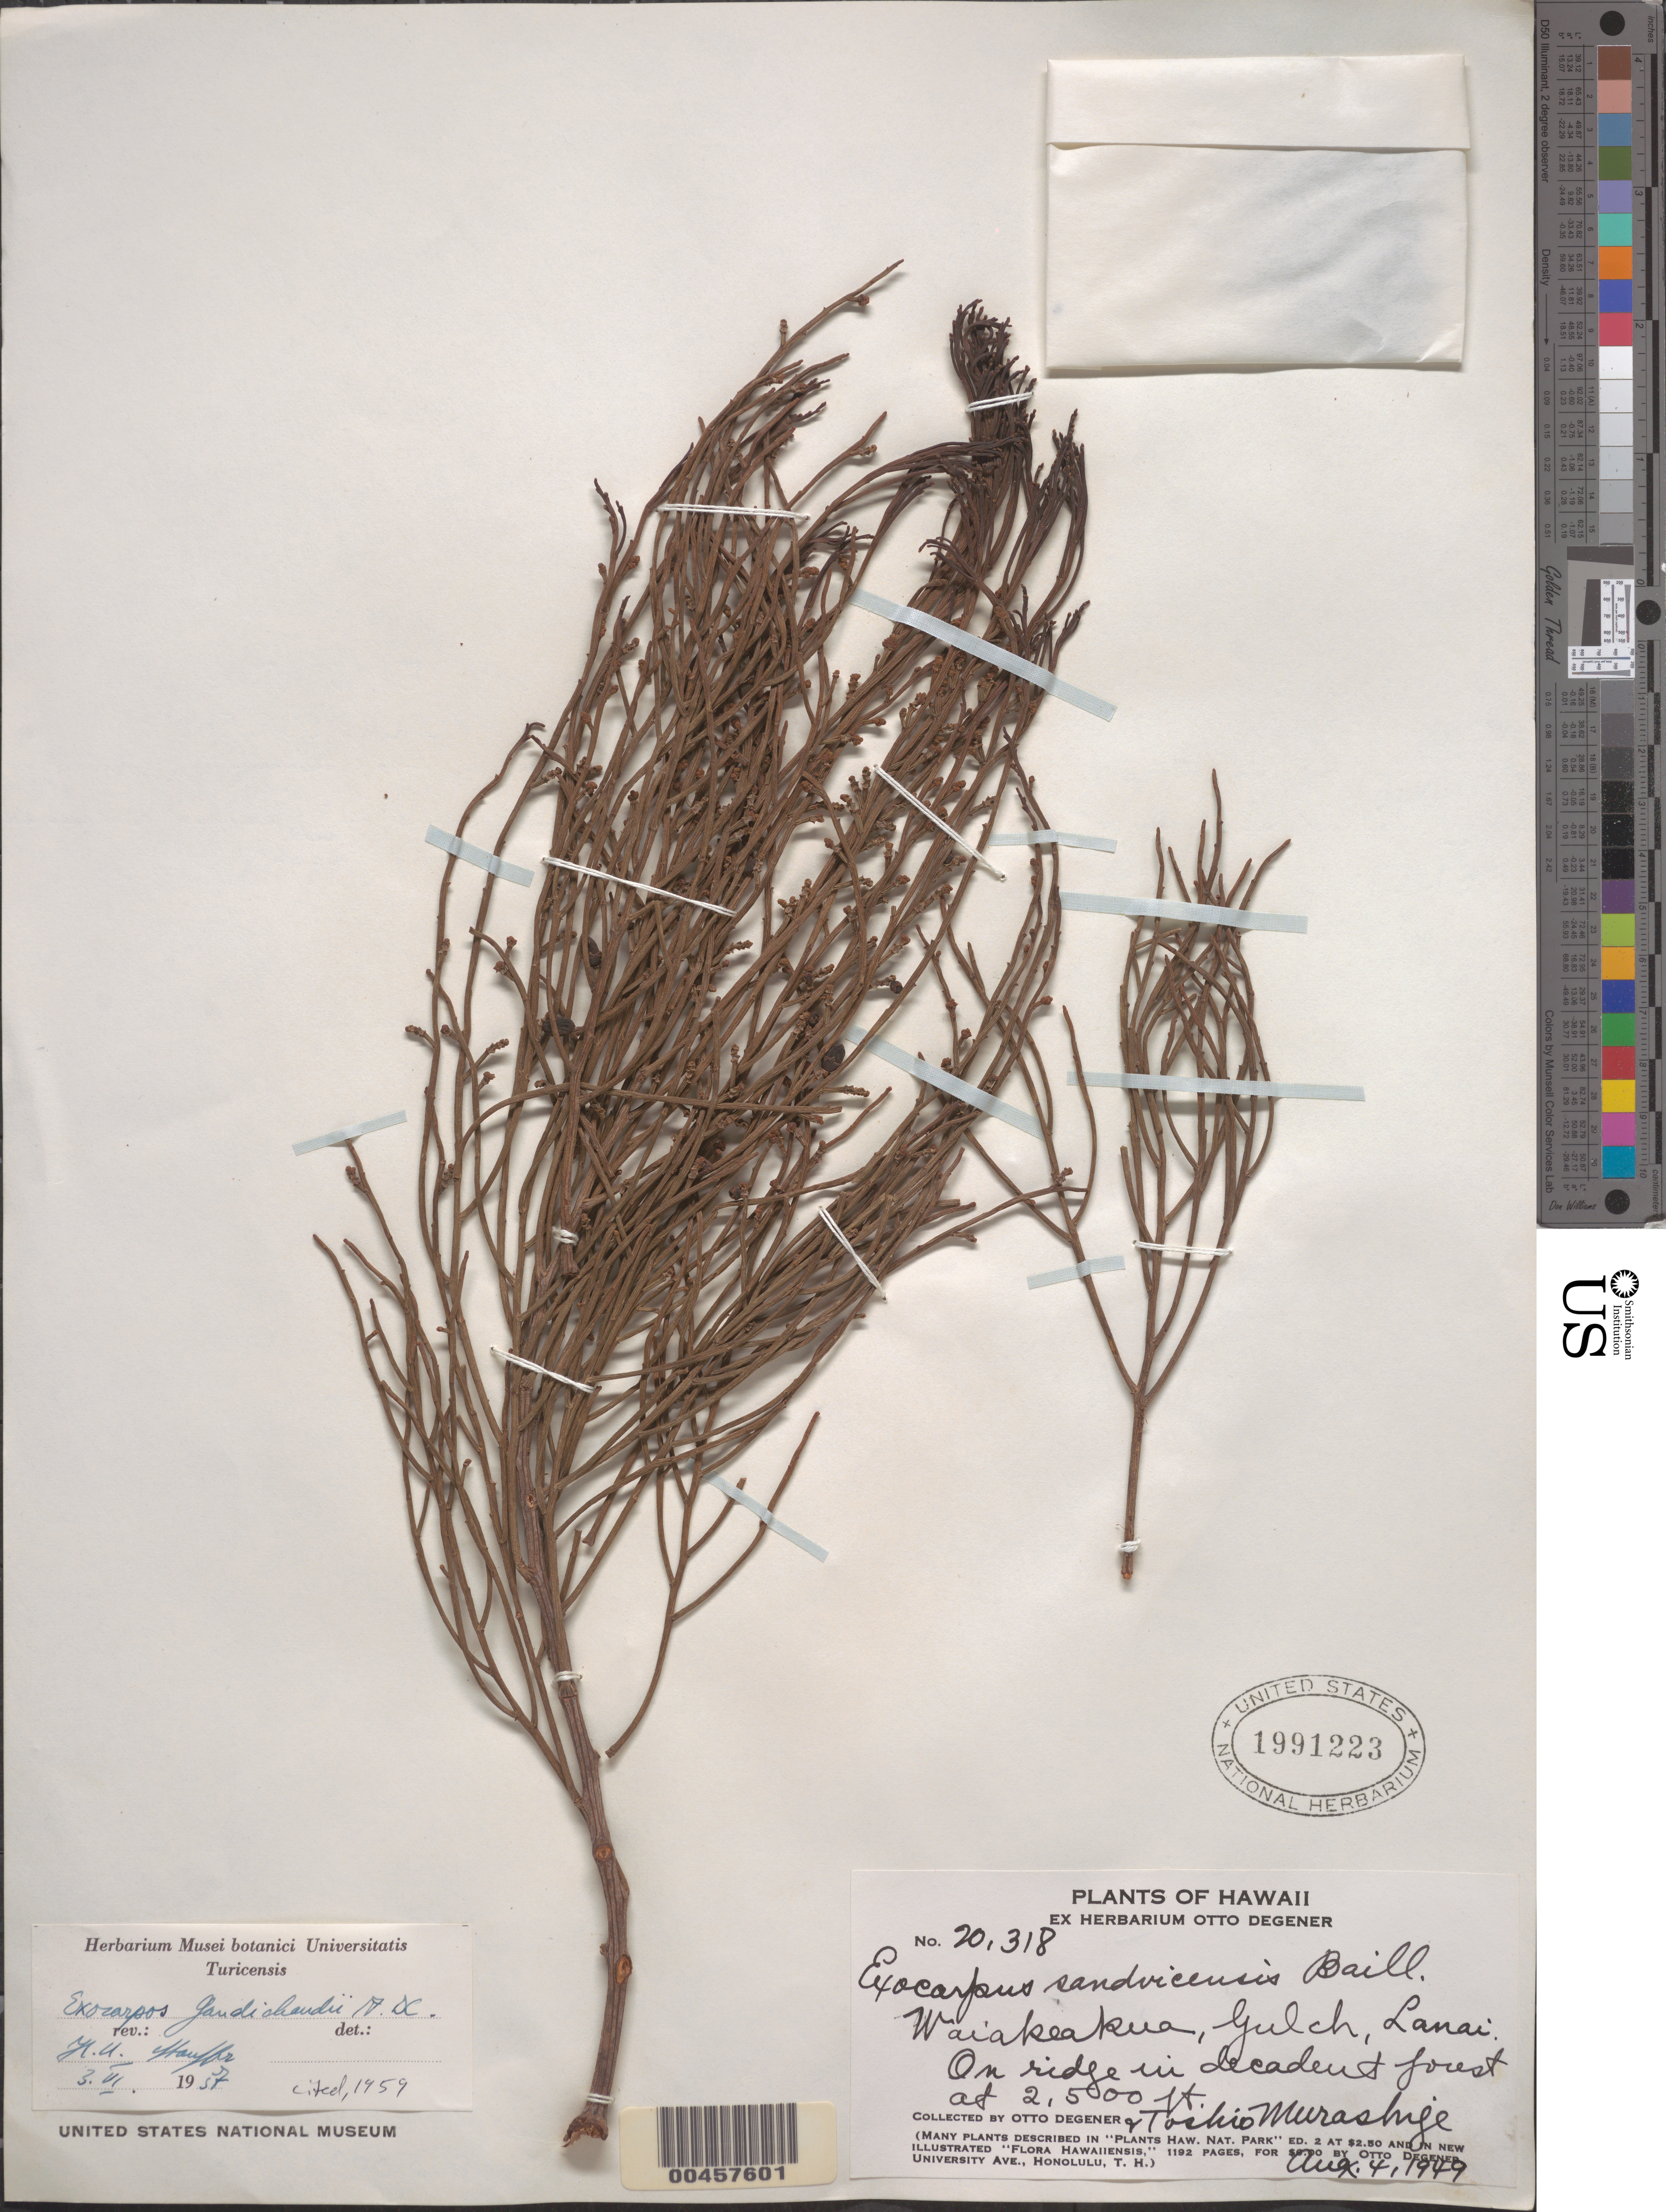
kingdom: Plantae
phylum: Tracheophyta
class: Magnoliopsida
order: Santalales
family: Santalaceae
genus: Exocarpos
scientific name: Exocarpos gaudichaudii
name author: A. DC.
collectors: O. Degener & T. Murashige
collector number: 20318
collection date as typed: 4 Aug 1949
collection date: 1949-08-04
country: United States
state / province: Hawaii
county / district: Maui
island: Lana'i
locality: Waiakeakua Gulch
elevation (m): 762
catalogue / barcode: US 1991223